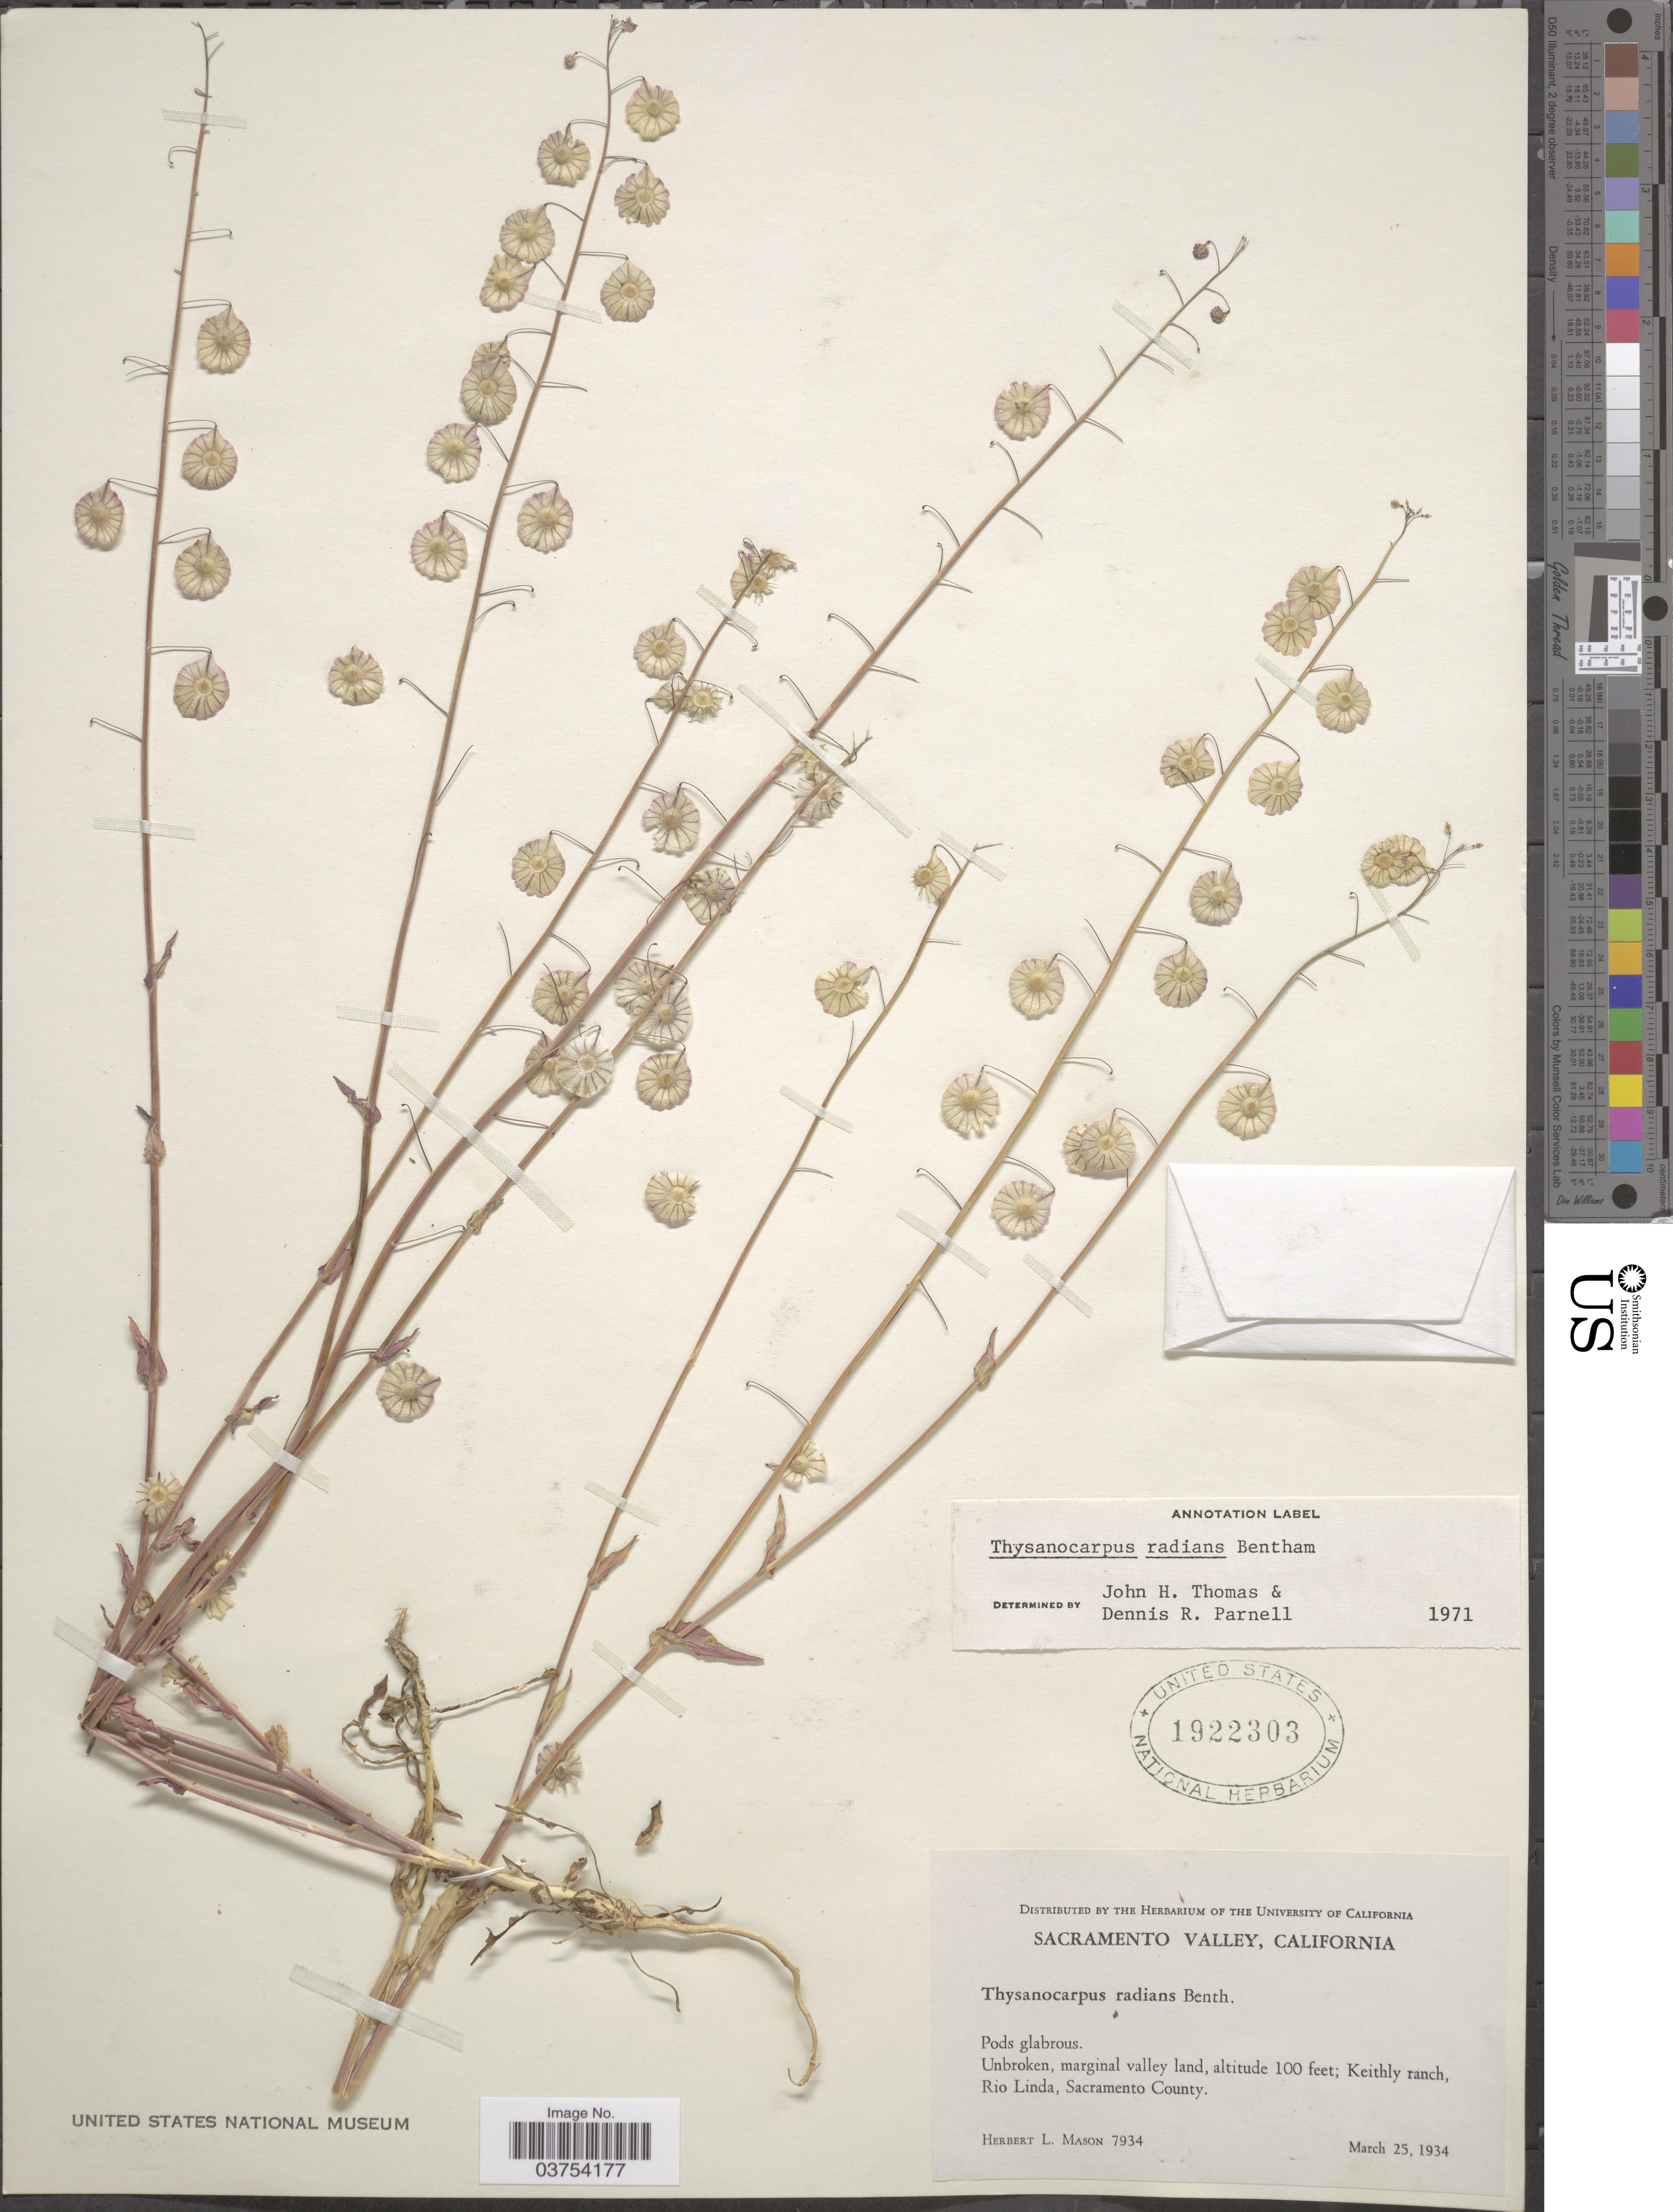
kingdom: Plantae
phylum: Tracheophyta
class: Magnoliopsida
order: Brassicales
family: Brassicaceae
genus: Thysanocarpus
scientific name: Thysanocarpus radians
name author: Benth.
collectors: H. L. Mason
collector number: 7934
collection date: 1934-03-25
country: United States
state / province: California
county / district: Sacramento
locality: Sacramento Valley. Keithly ranch, Rio Linda, Sacramento County.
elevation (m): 30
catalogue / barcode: US 1922303